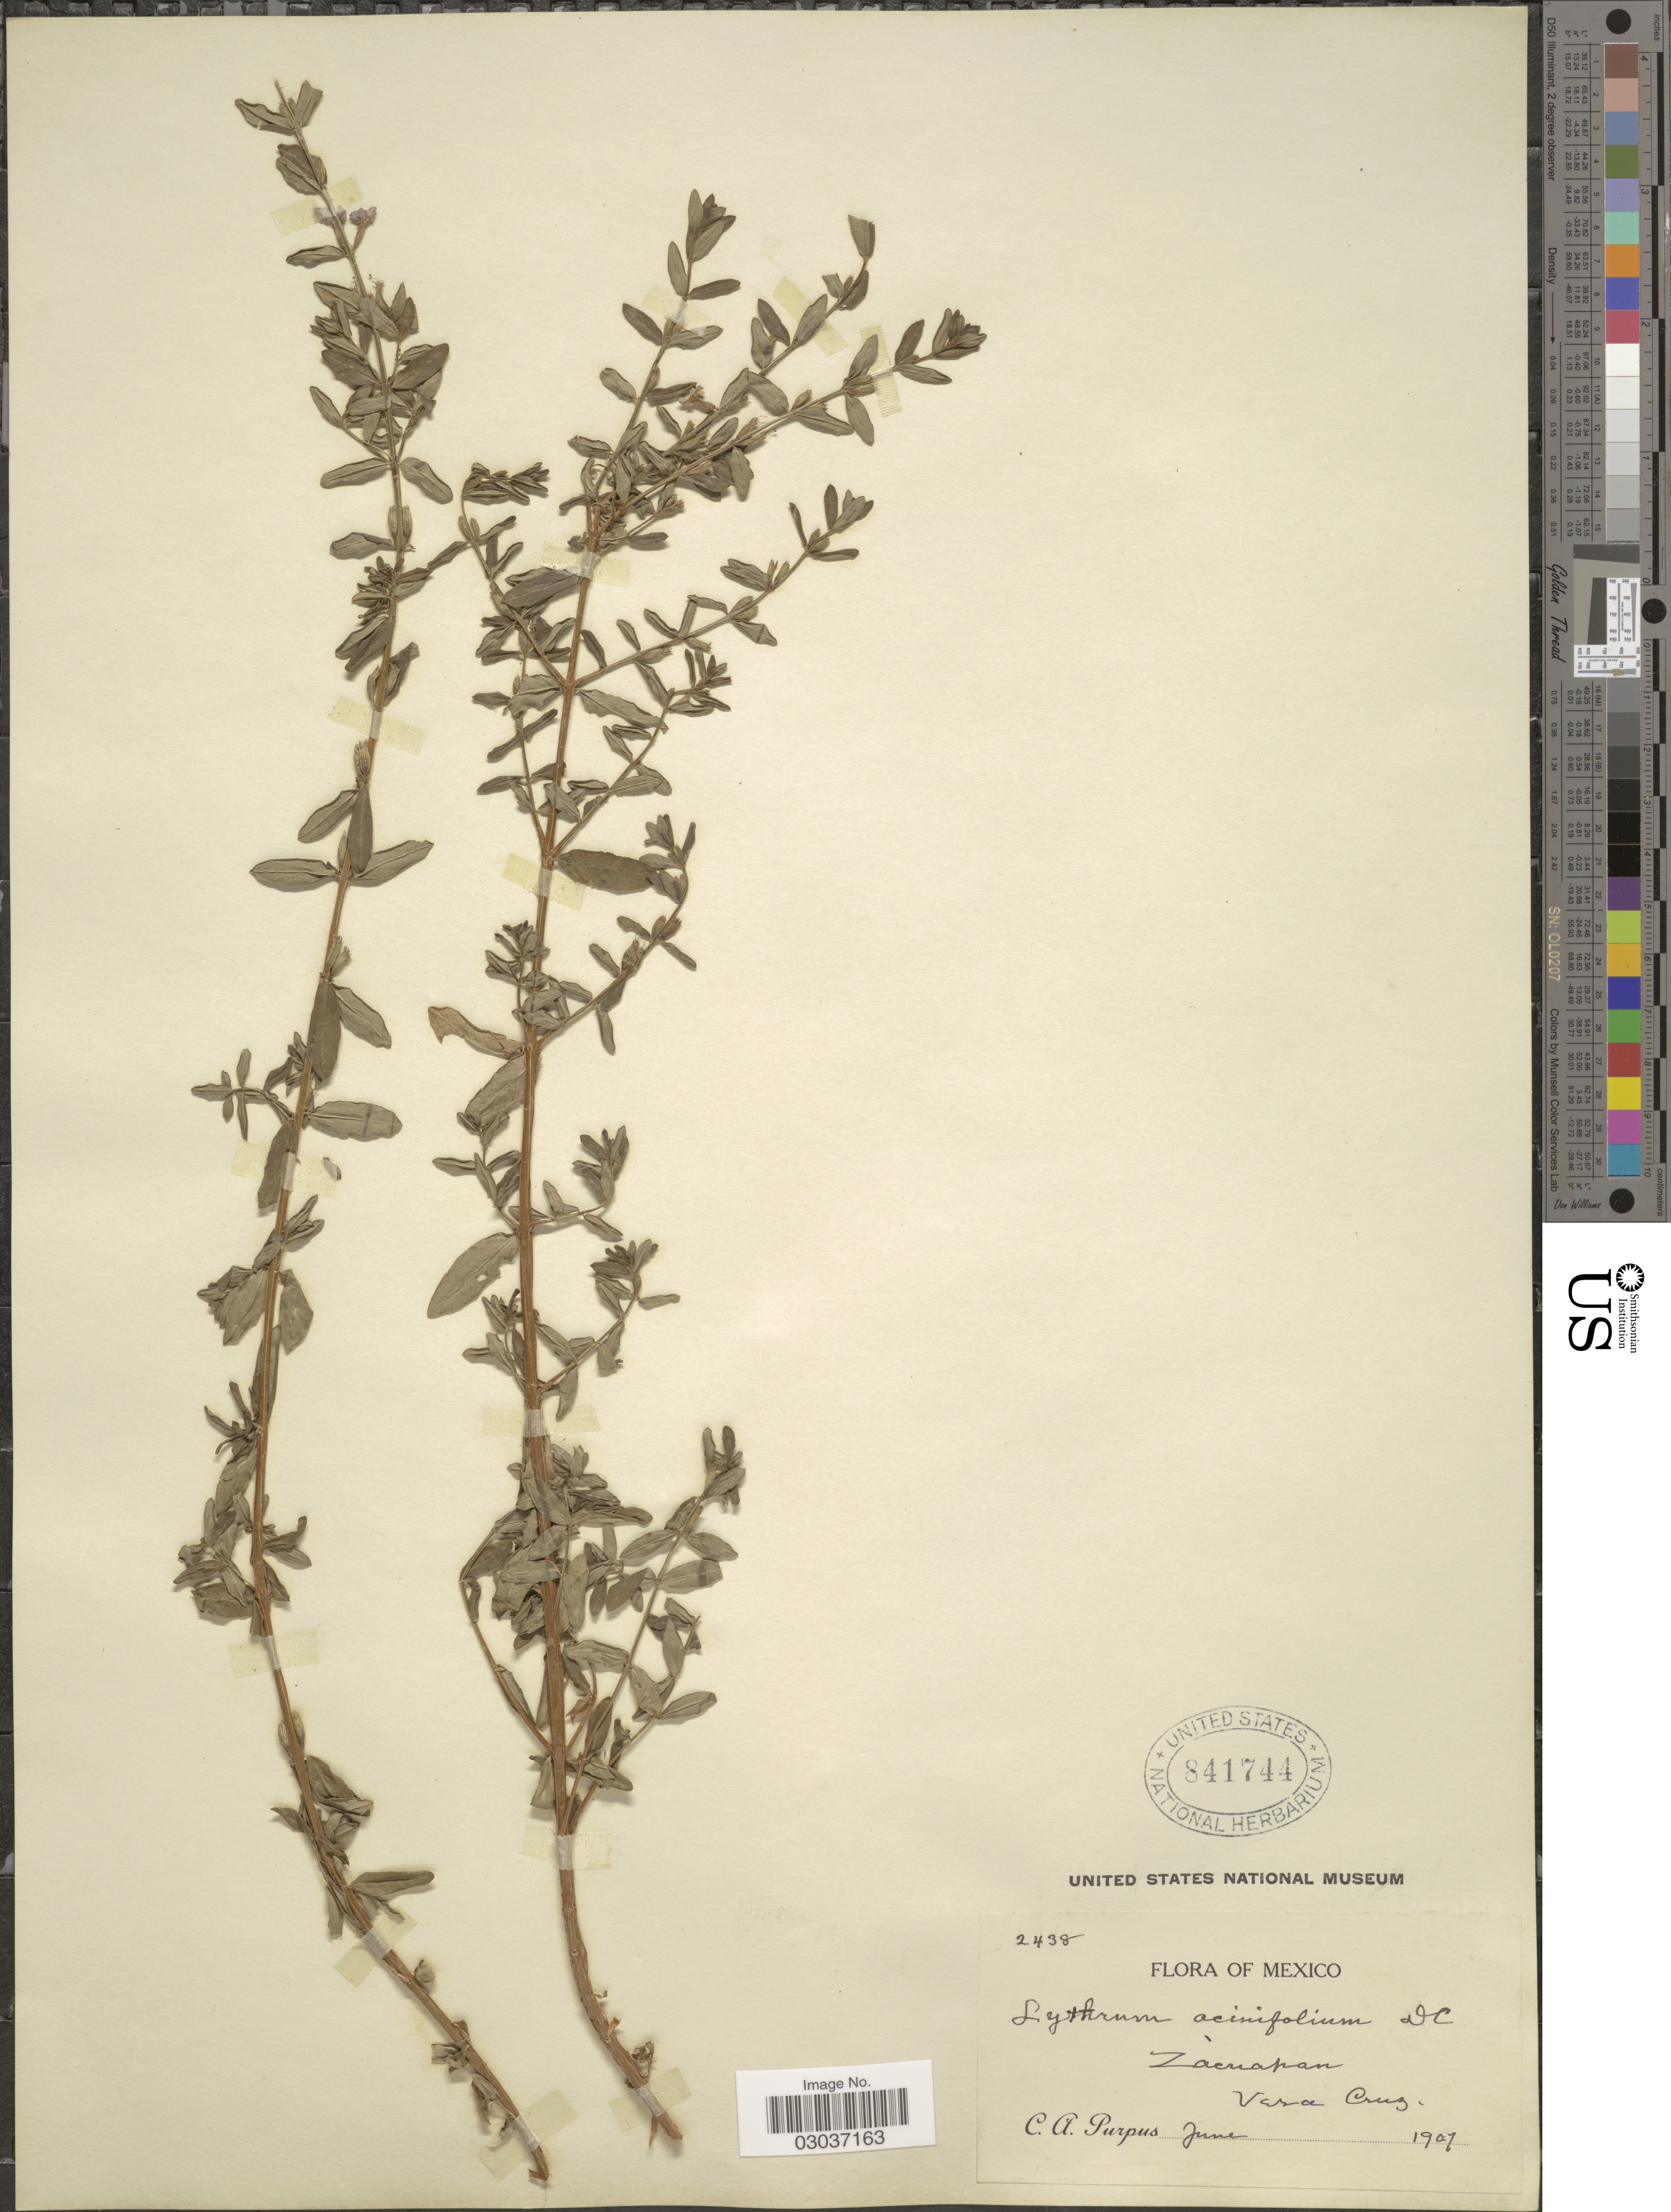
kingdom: Plantae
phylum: Tracheophyta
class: Magnoliopsida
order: Myrtales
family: Lythraceae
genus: Lythrum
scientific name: Lythrum acinifolium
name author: Sessé & Moc. ex Koehne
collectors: C. A. Purpus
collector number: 2438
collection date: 1907-06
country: Mexico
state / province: Veracruz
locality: Zacuapan, Vera Cruz.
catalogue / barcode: US 841744